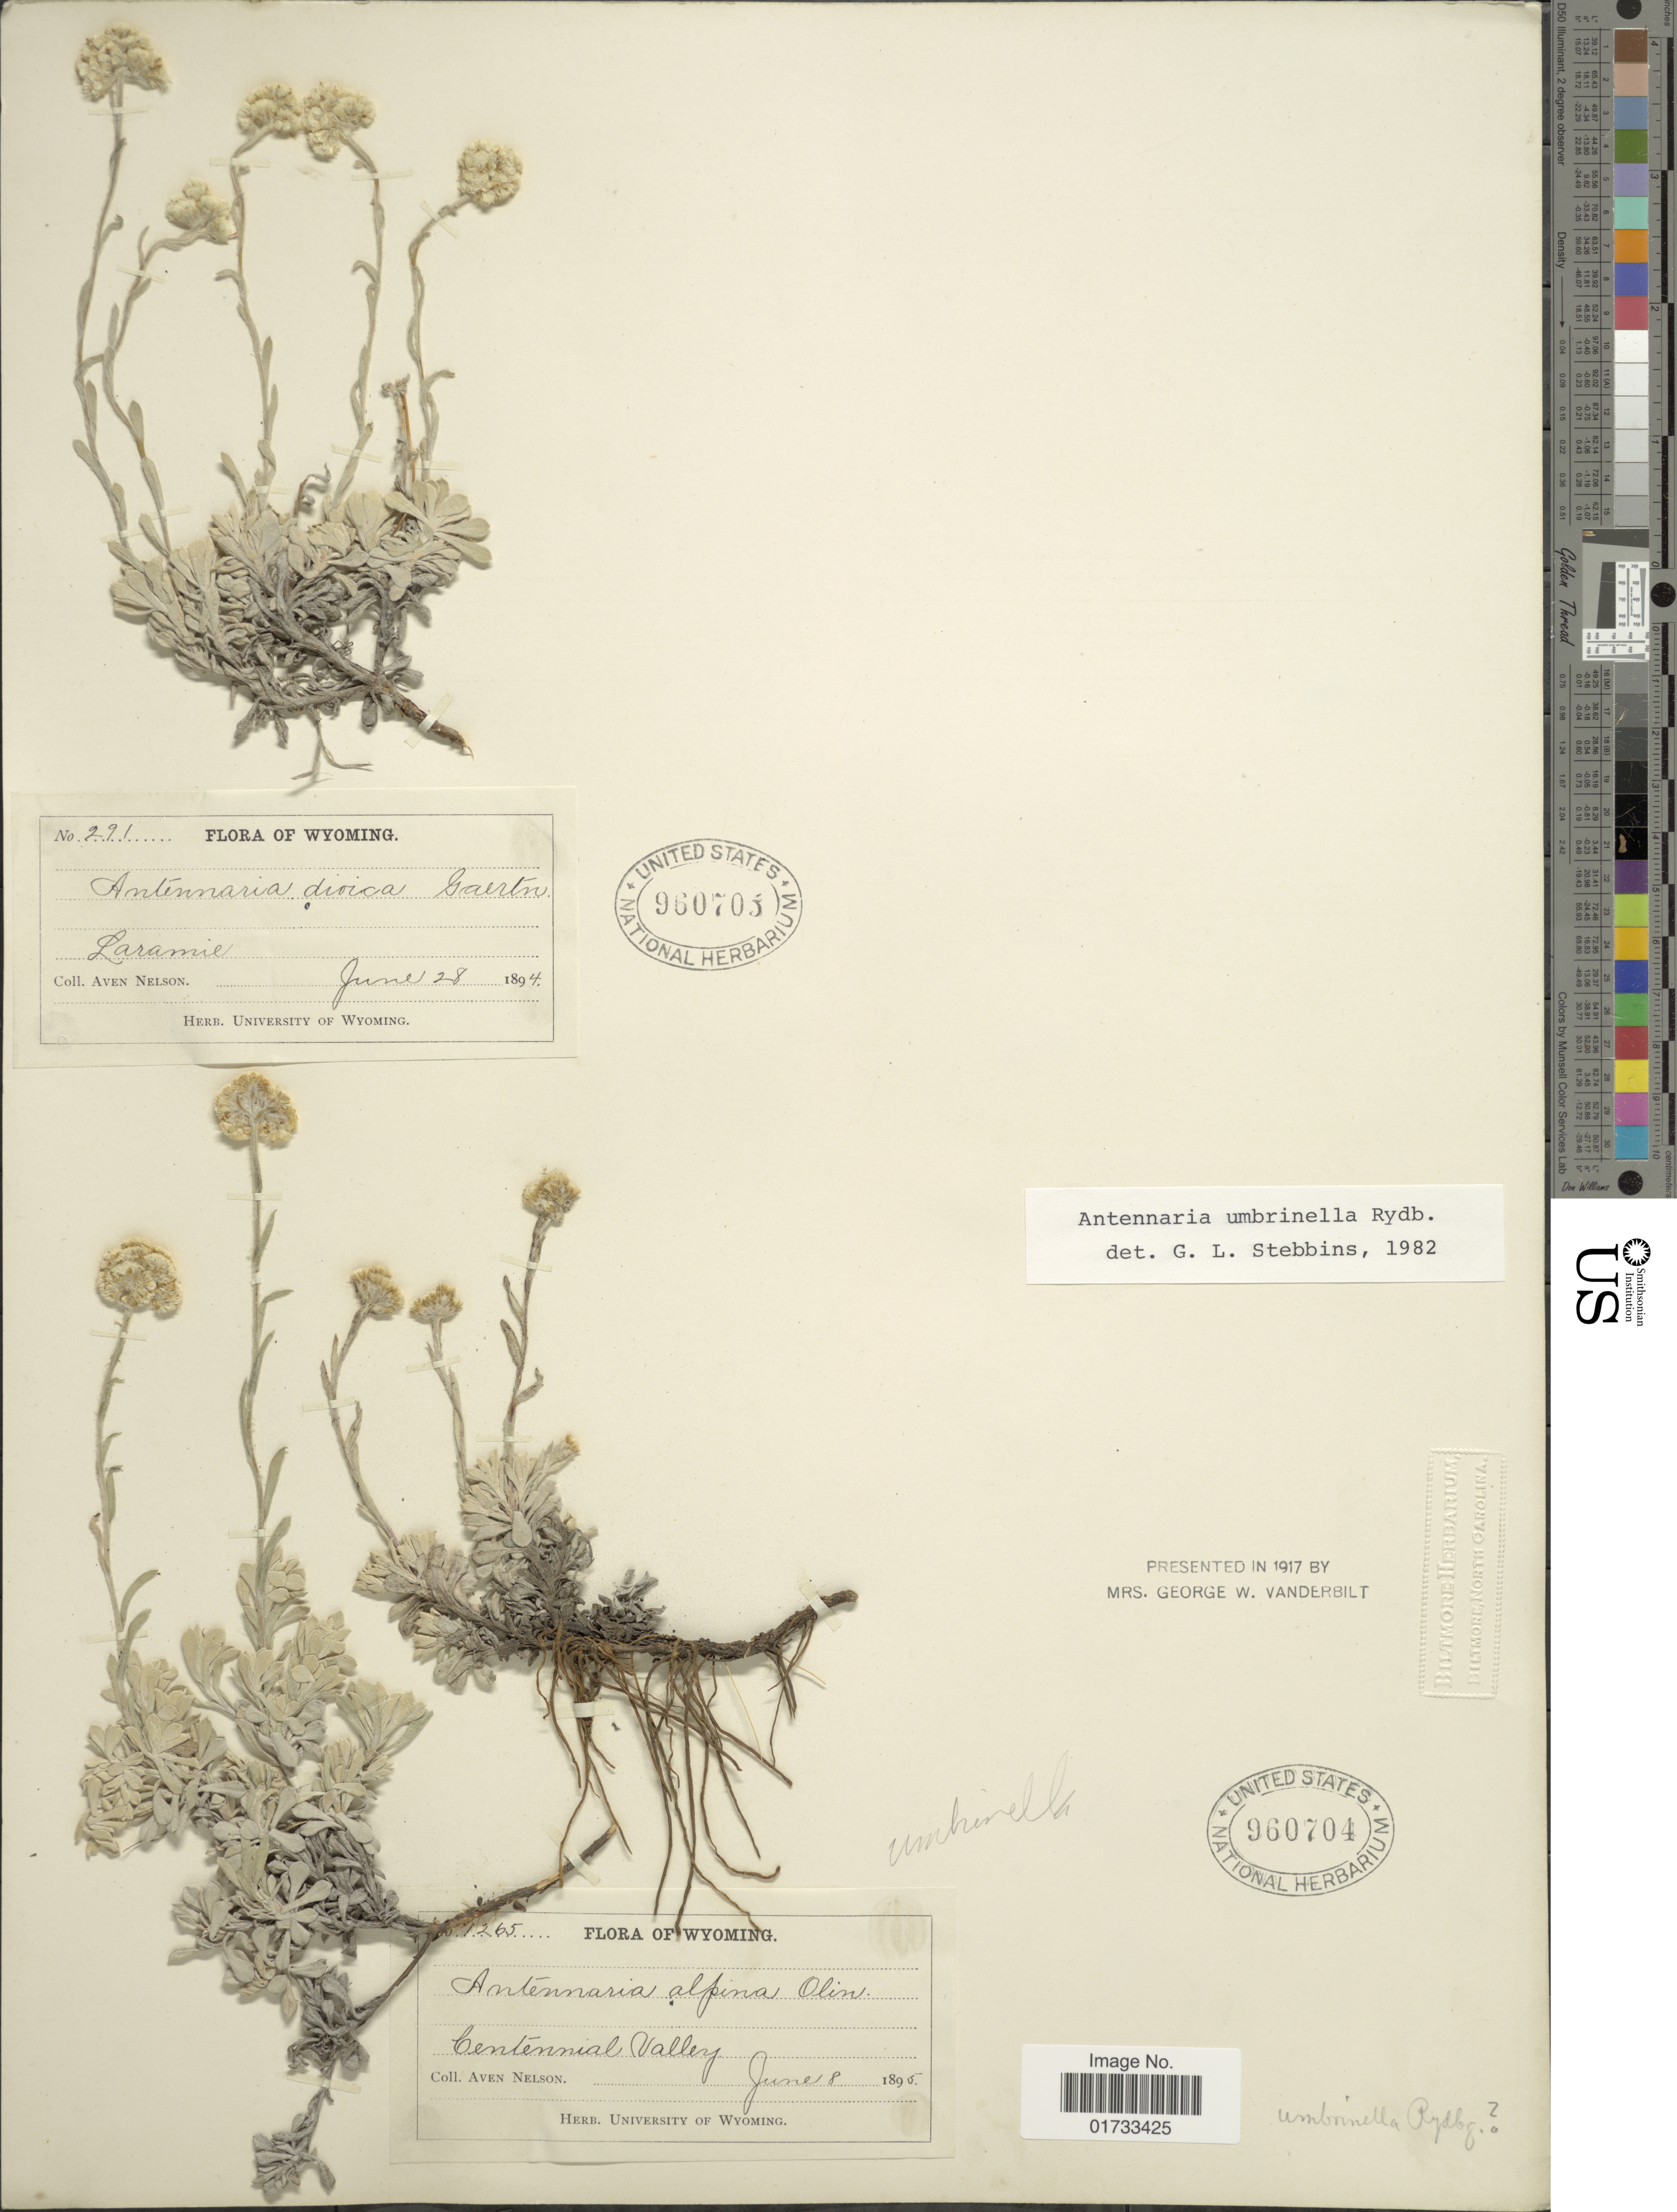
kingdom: Plantae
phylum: Tracheophyta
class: Magnoliopsida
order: Asterales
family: Asteraceae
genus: Antennaria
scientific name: Antennaria umbrinella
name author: Rydb.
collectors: A. Nelson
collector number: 1265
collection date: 1895-06-08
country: United States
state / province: Wyoming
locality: Centennial Valley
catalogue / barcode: US 960704-2